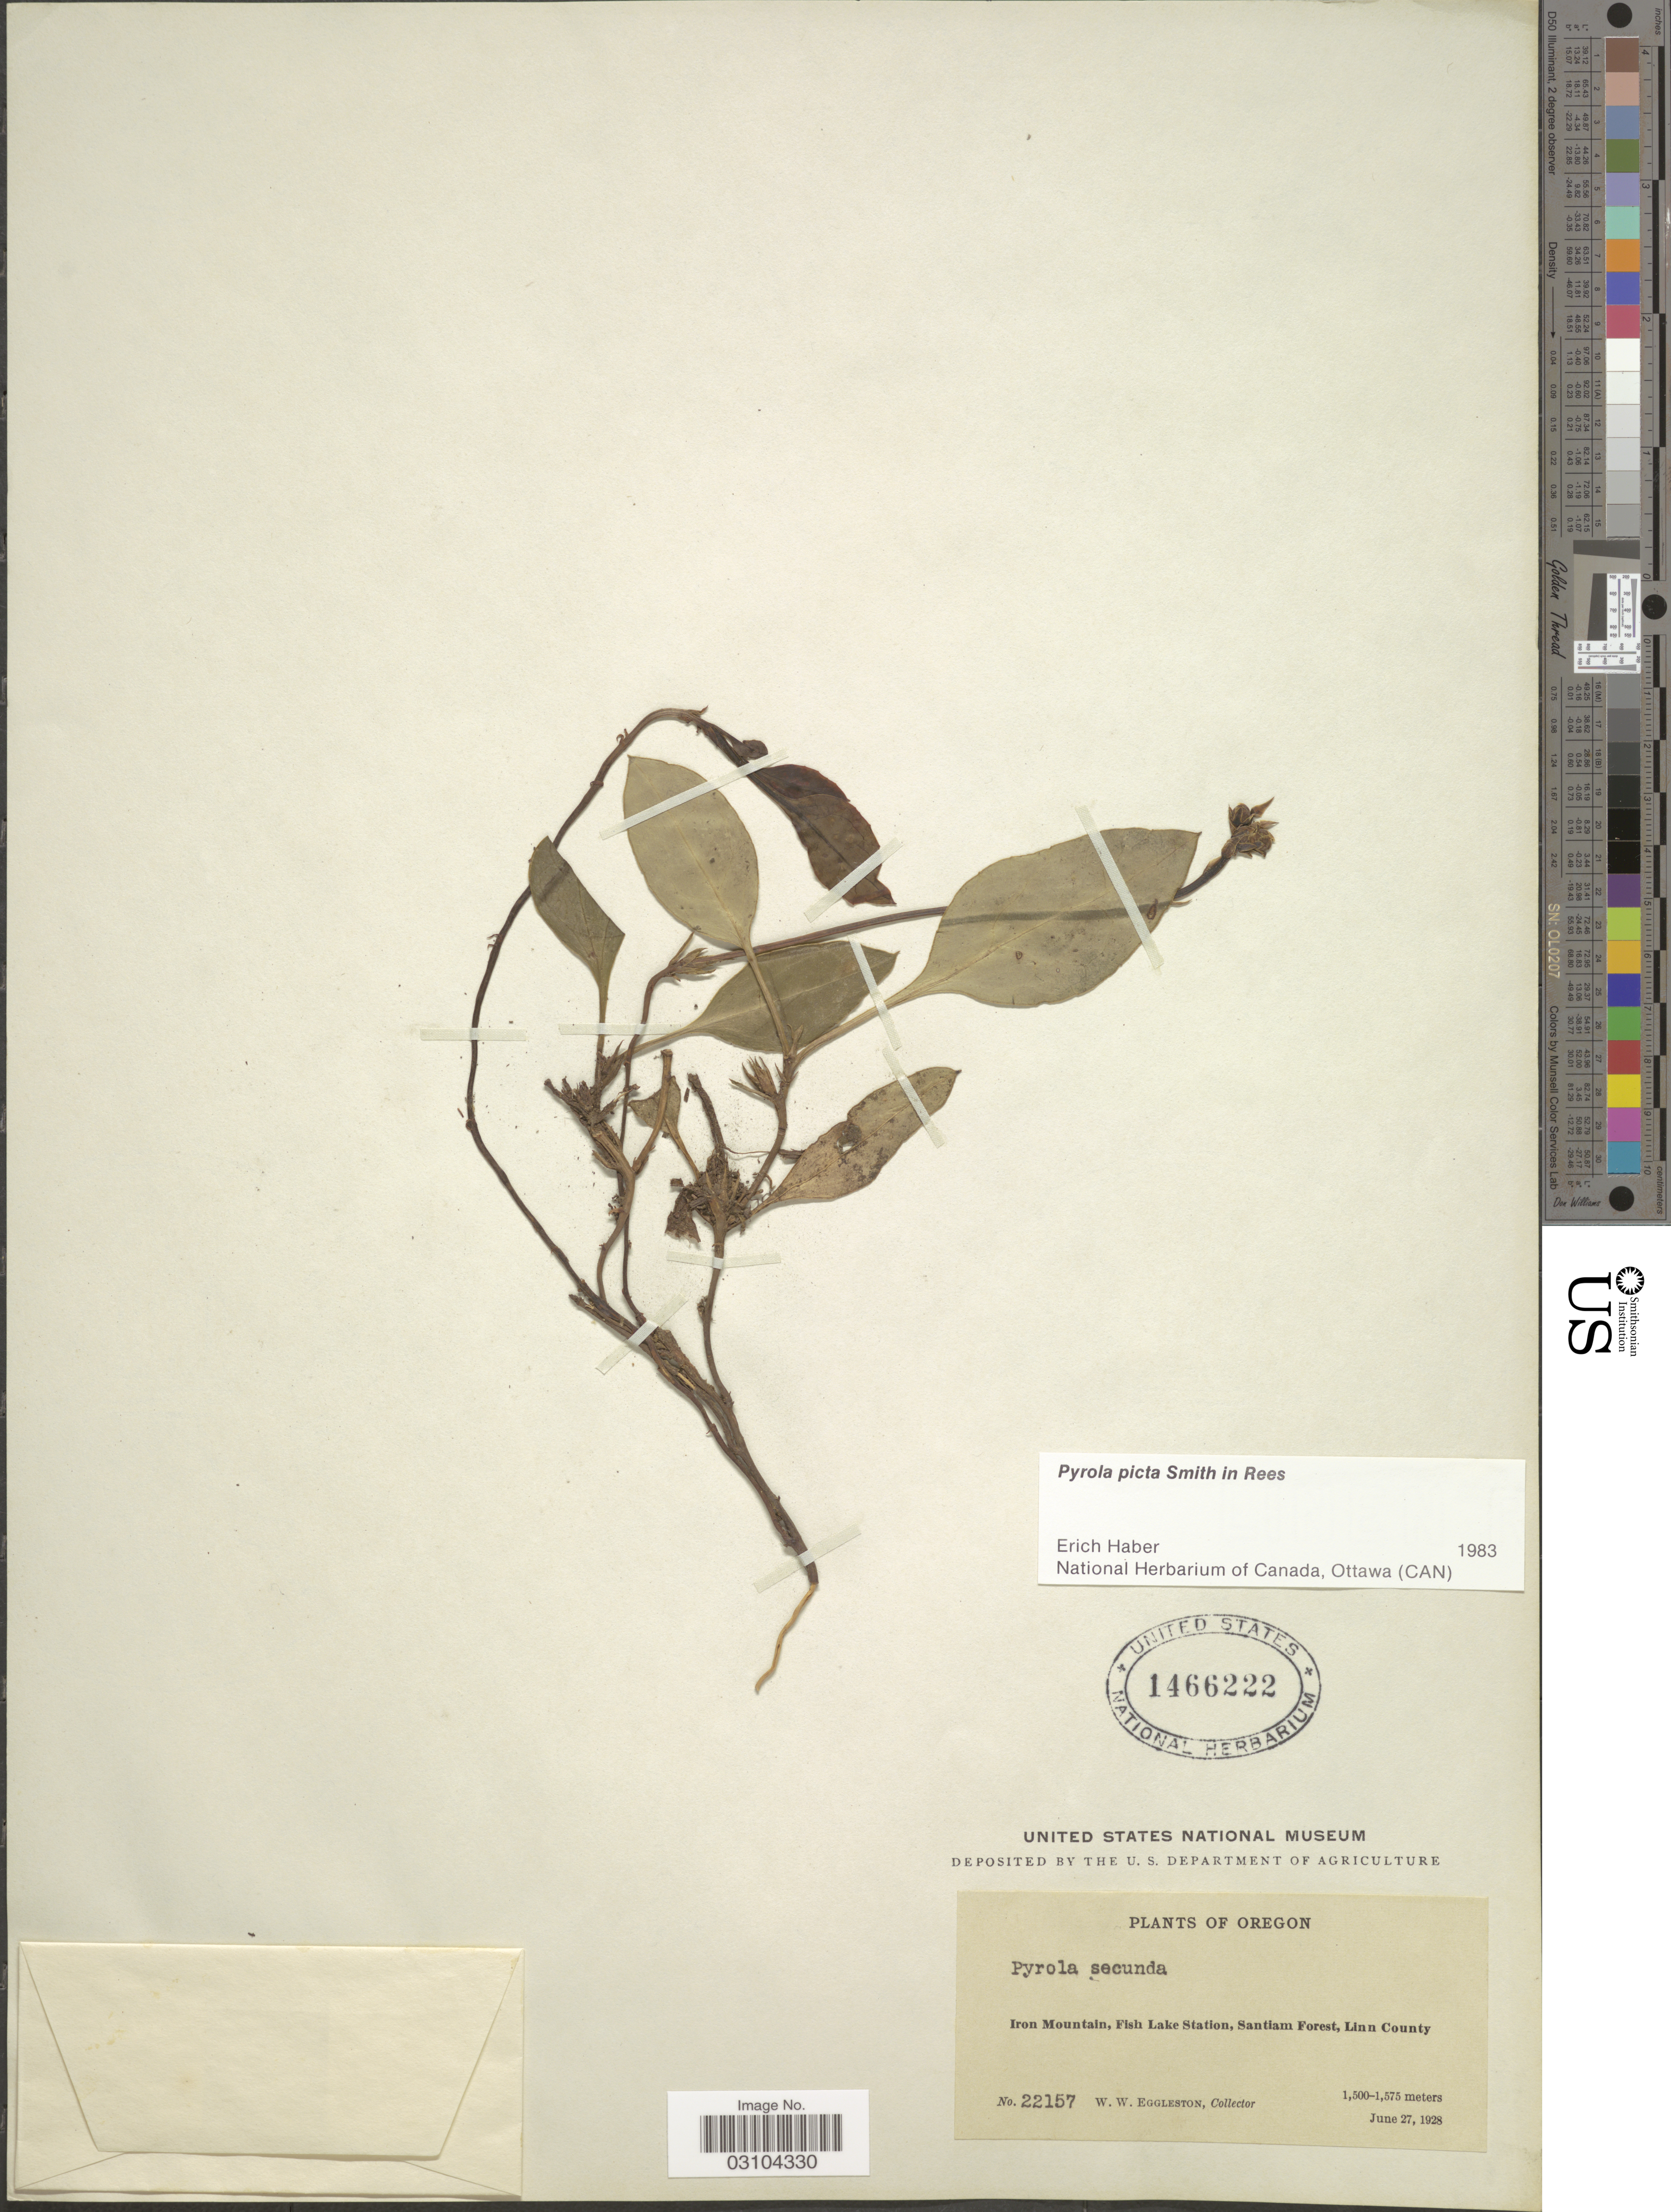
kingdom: Plantae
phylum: Tracheophyta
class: Magnoliopsida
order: Ericales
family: Ericaceae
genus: Pyrola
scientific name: Pyrola picta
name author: Sm. in Rees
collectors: W. W. Eggleston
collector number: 22157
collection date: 1928-06-27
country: United States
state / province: Oregon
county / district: Linn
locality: Iron Mountain, Fish Lake Station, Santiam Forest, Linn County.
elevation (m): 1500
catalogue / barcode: US 1466222